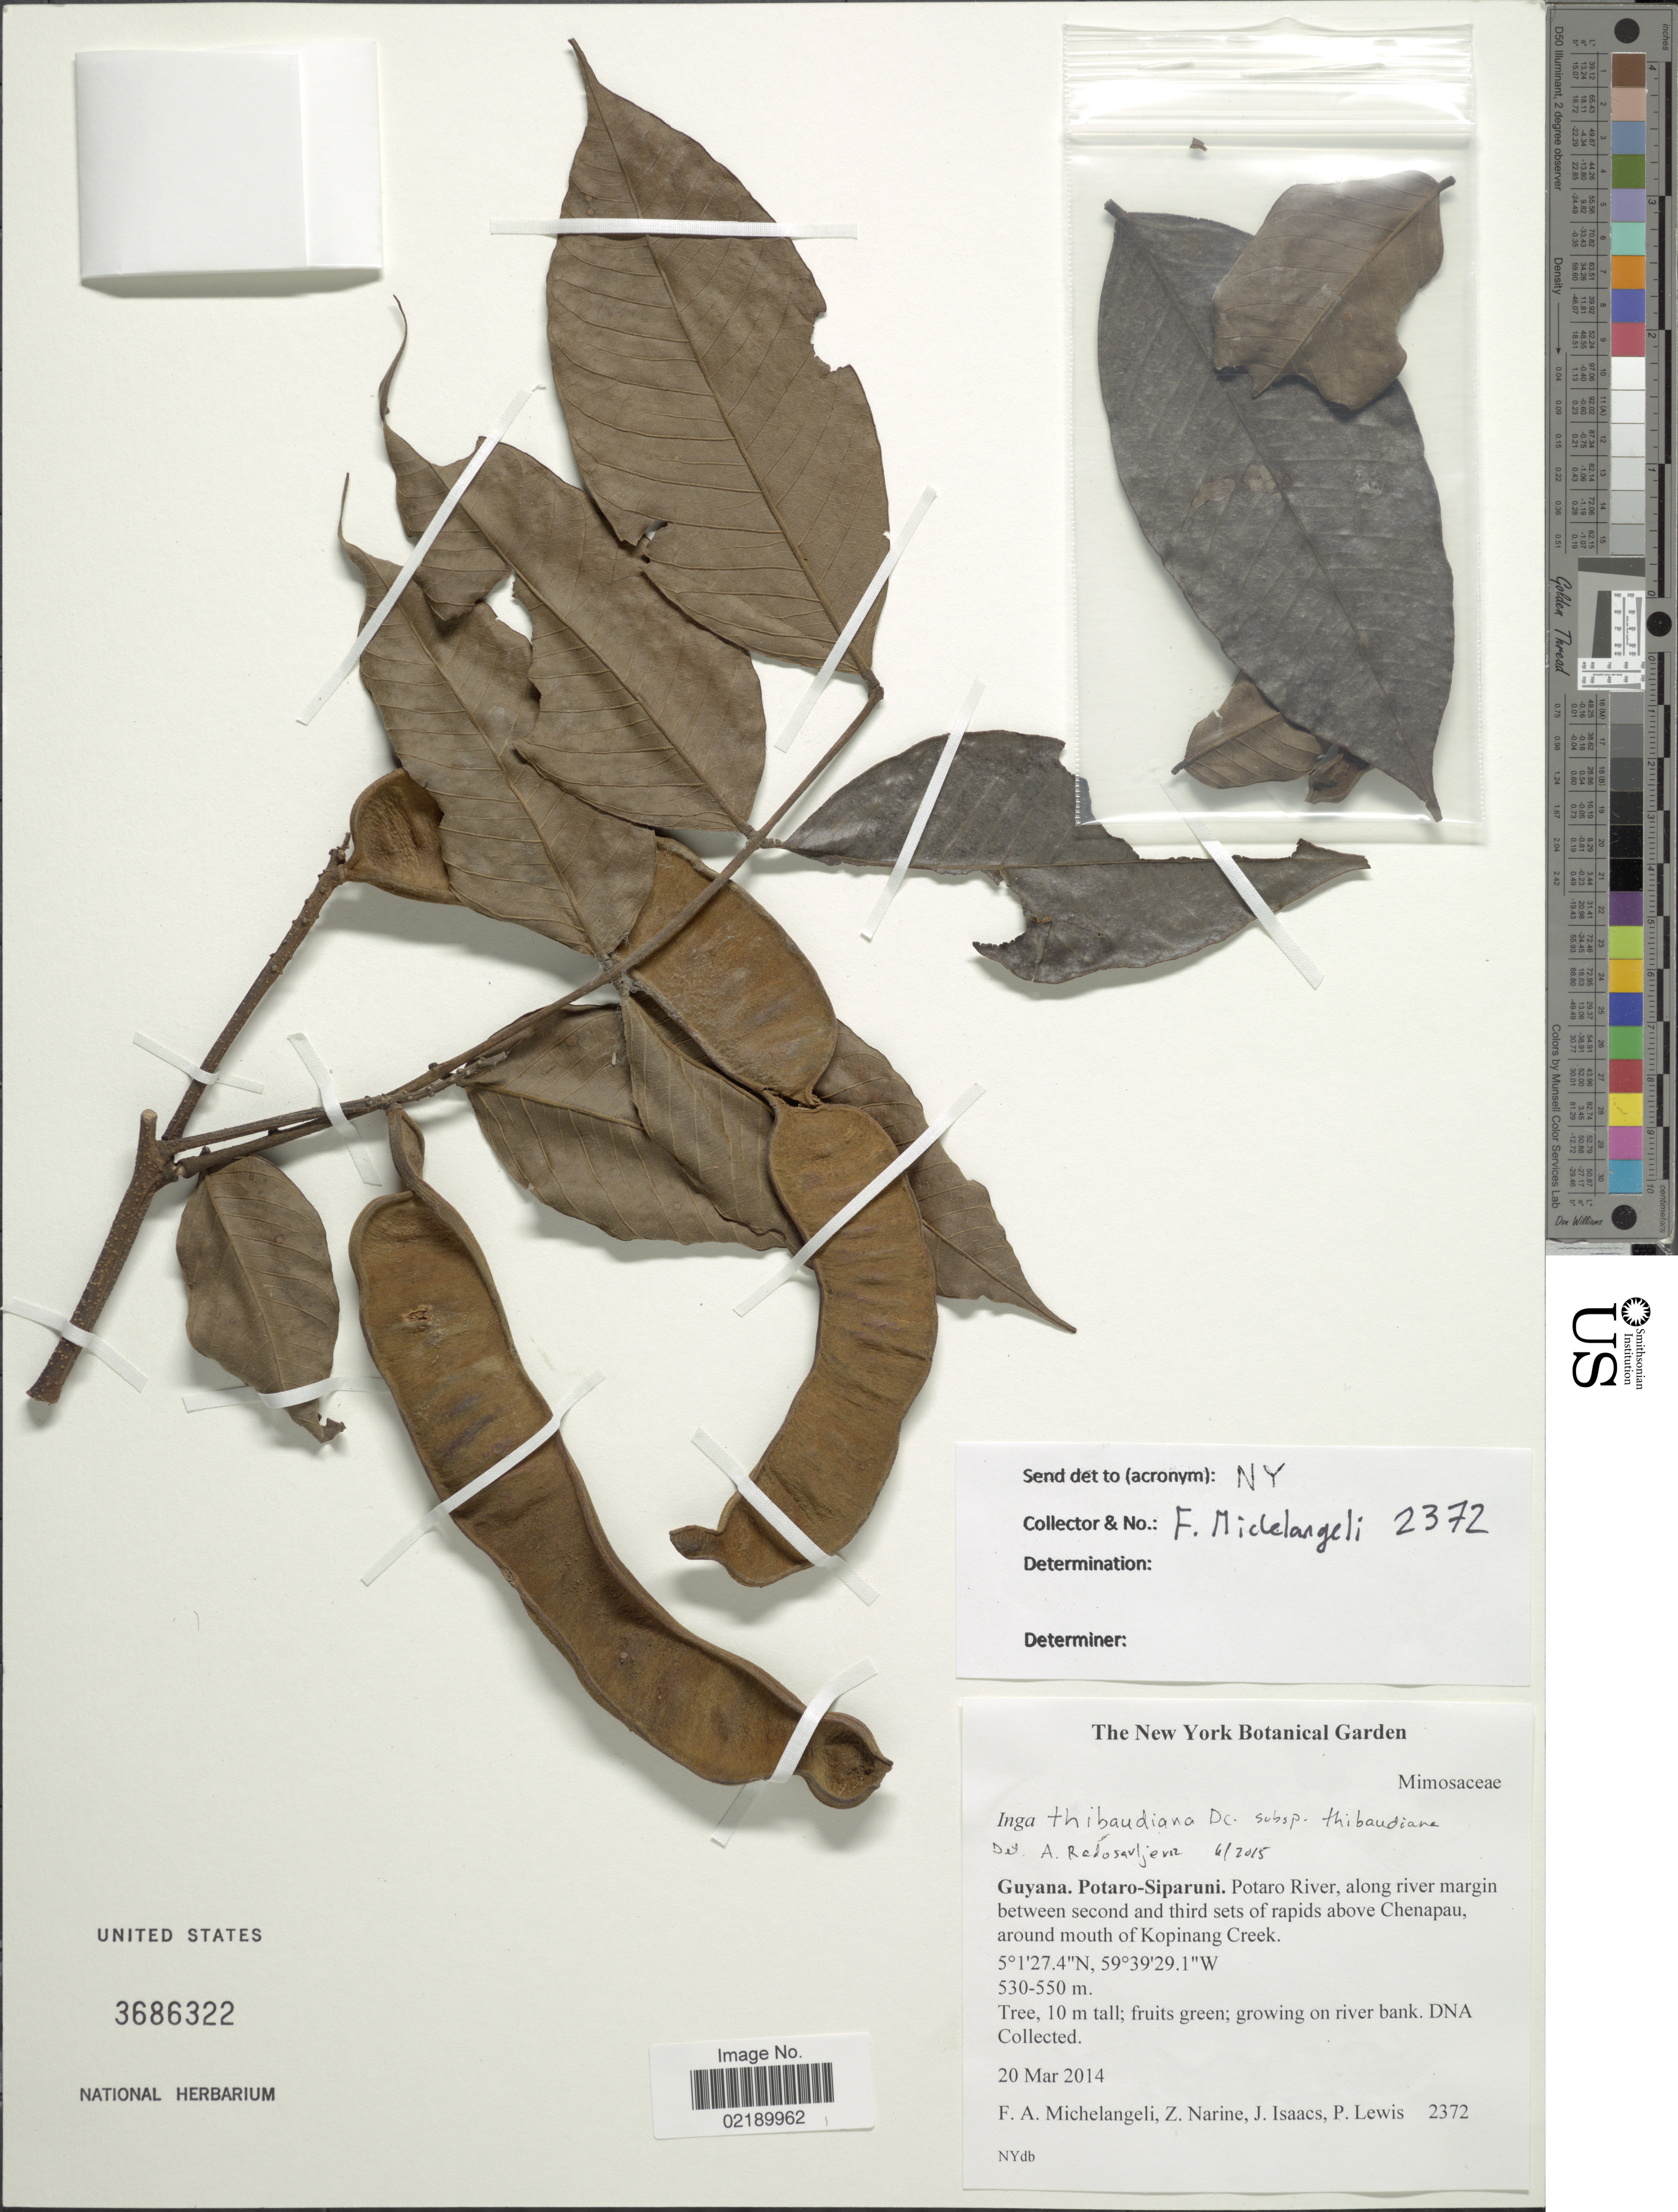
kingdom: Plantae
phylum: Tracheophyta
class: Magnoliopsida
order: Fabales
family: Fabaceae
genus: Inga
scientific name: Inga thibaudiana subsp. thibaudiana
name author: DC.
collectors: F. A. Michelangeli, Z. Narine, J. Isaacs & P. Lewis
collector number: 2372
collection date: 2014-03-20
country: Guyana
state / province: Potaro-Siparuni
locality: Potari River, along river margin between second and third sets of rapids above Chenapau, around mouth of Kopinang Creek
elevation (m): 530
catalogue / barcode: US 3686322